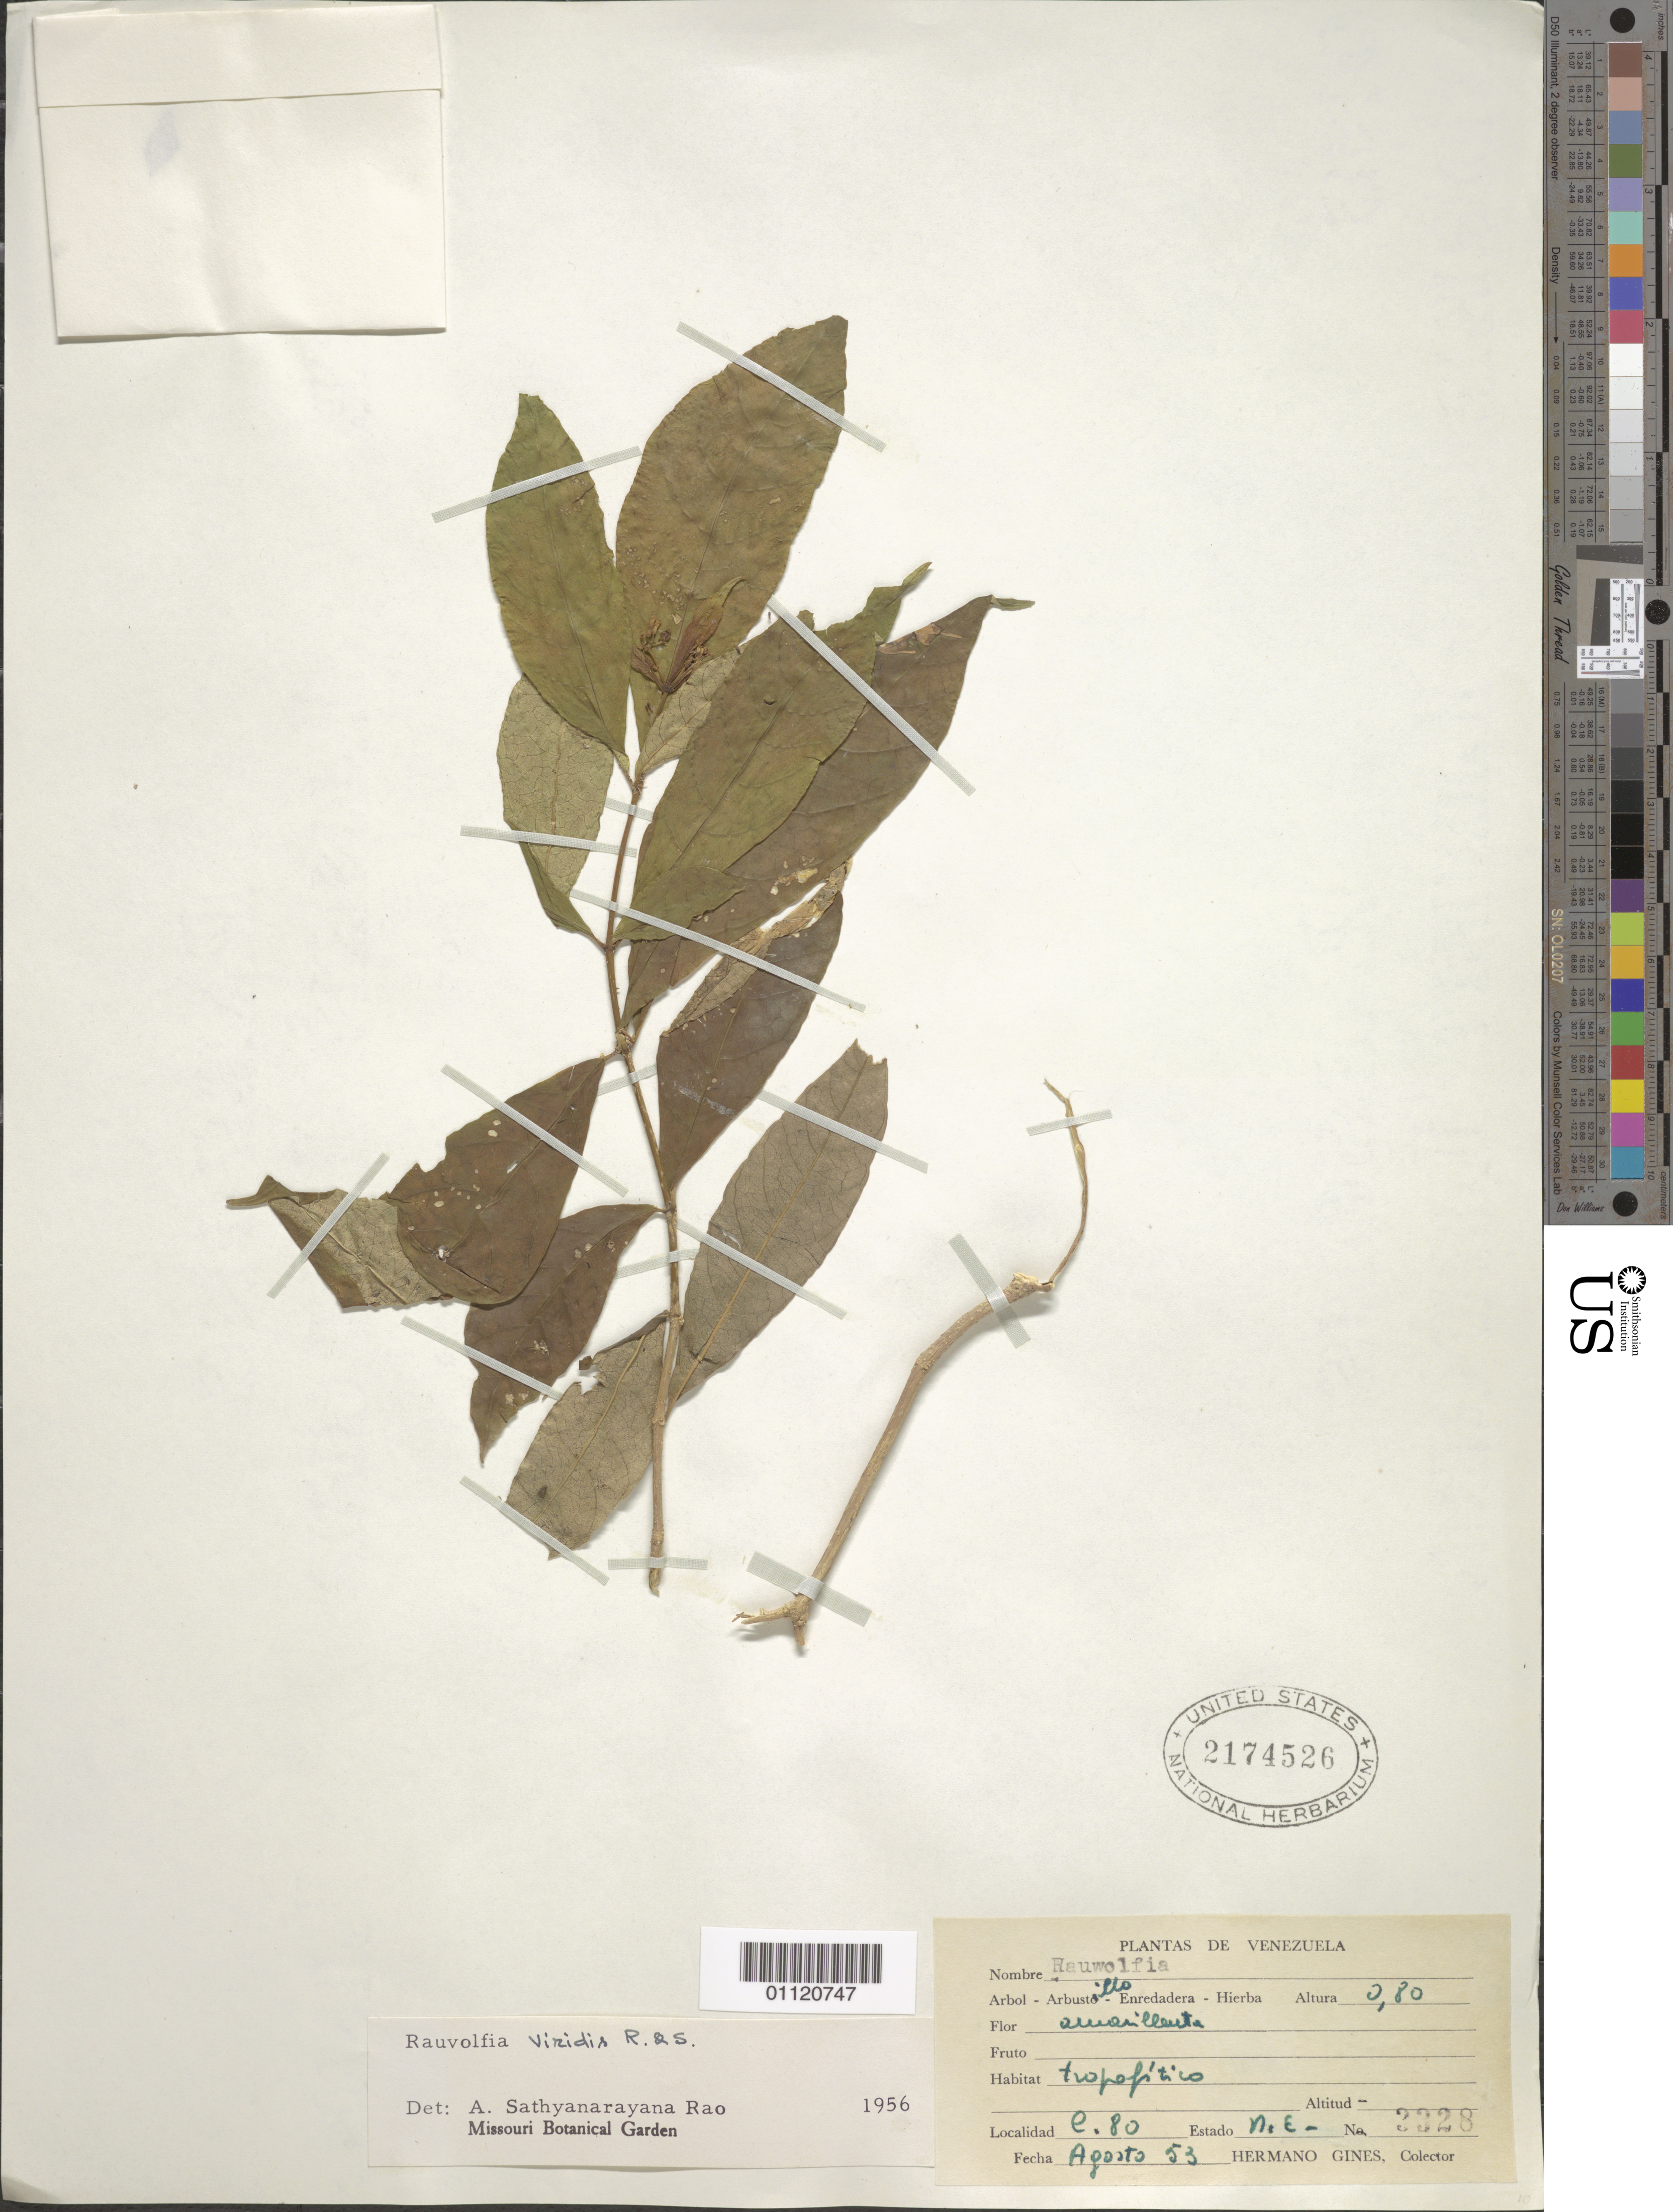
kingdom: Plantae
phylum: Tracheophyta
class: Magnoliopsida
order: Gentianales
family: Apocynaceae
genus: Rauvolfia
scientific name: Rauvolfia viridis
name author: Willd. ex Roem. & Schult.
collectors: Bro. Gines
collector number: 3328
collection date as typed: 01 Aug 1953 to 31 Aug 1953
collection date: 1953-08-01/1953-08-31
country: Venezuela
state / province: Nueva Esparta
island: Margarita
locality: C. 80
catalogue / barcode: US 2174526